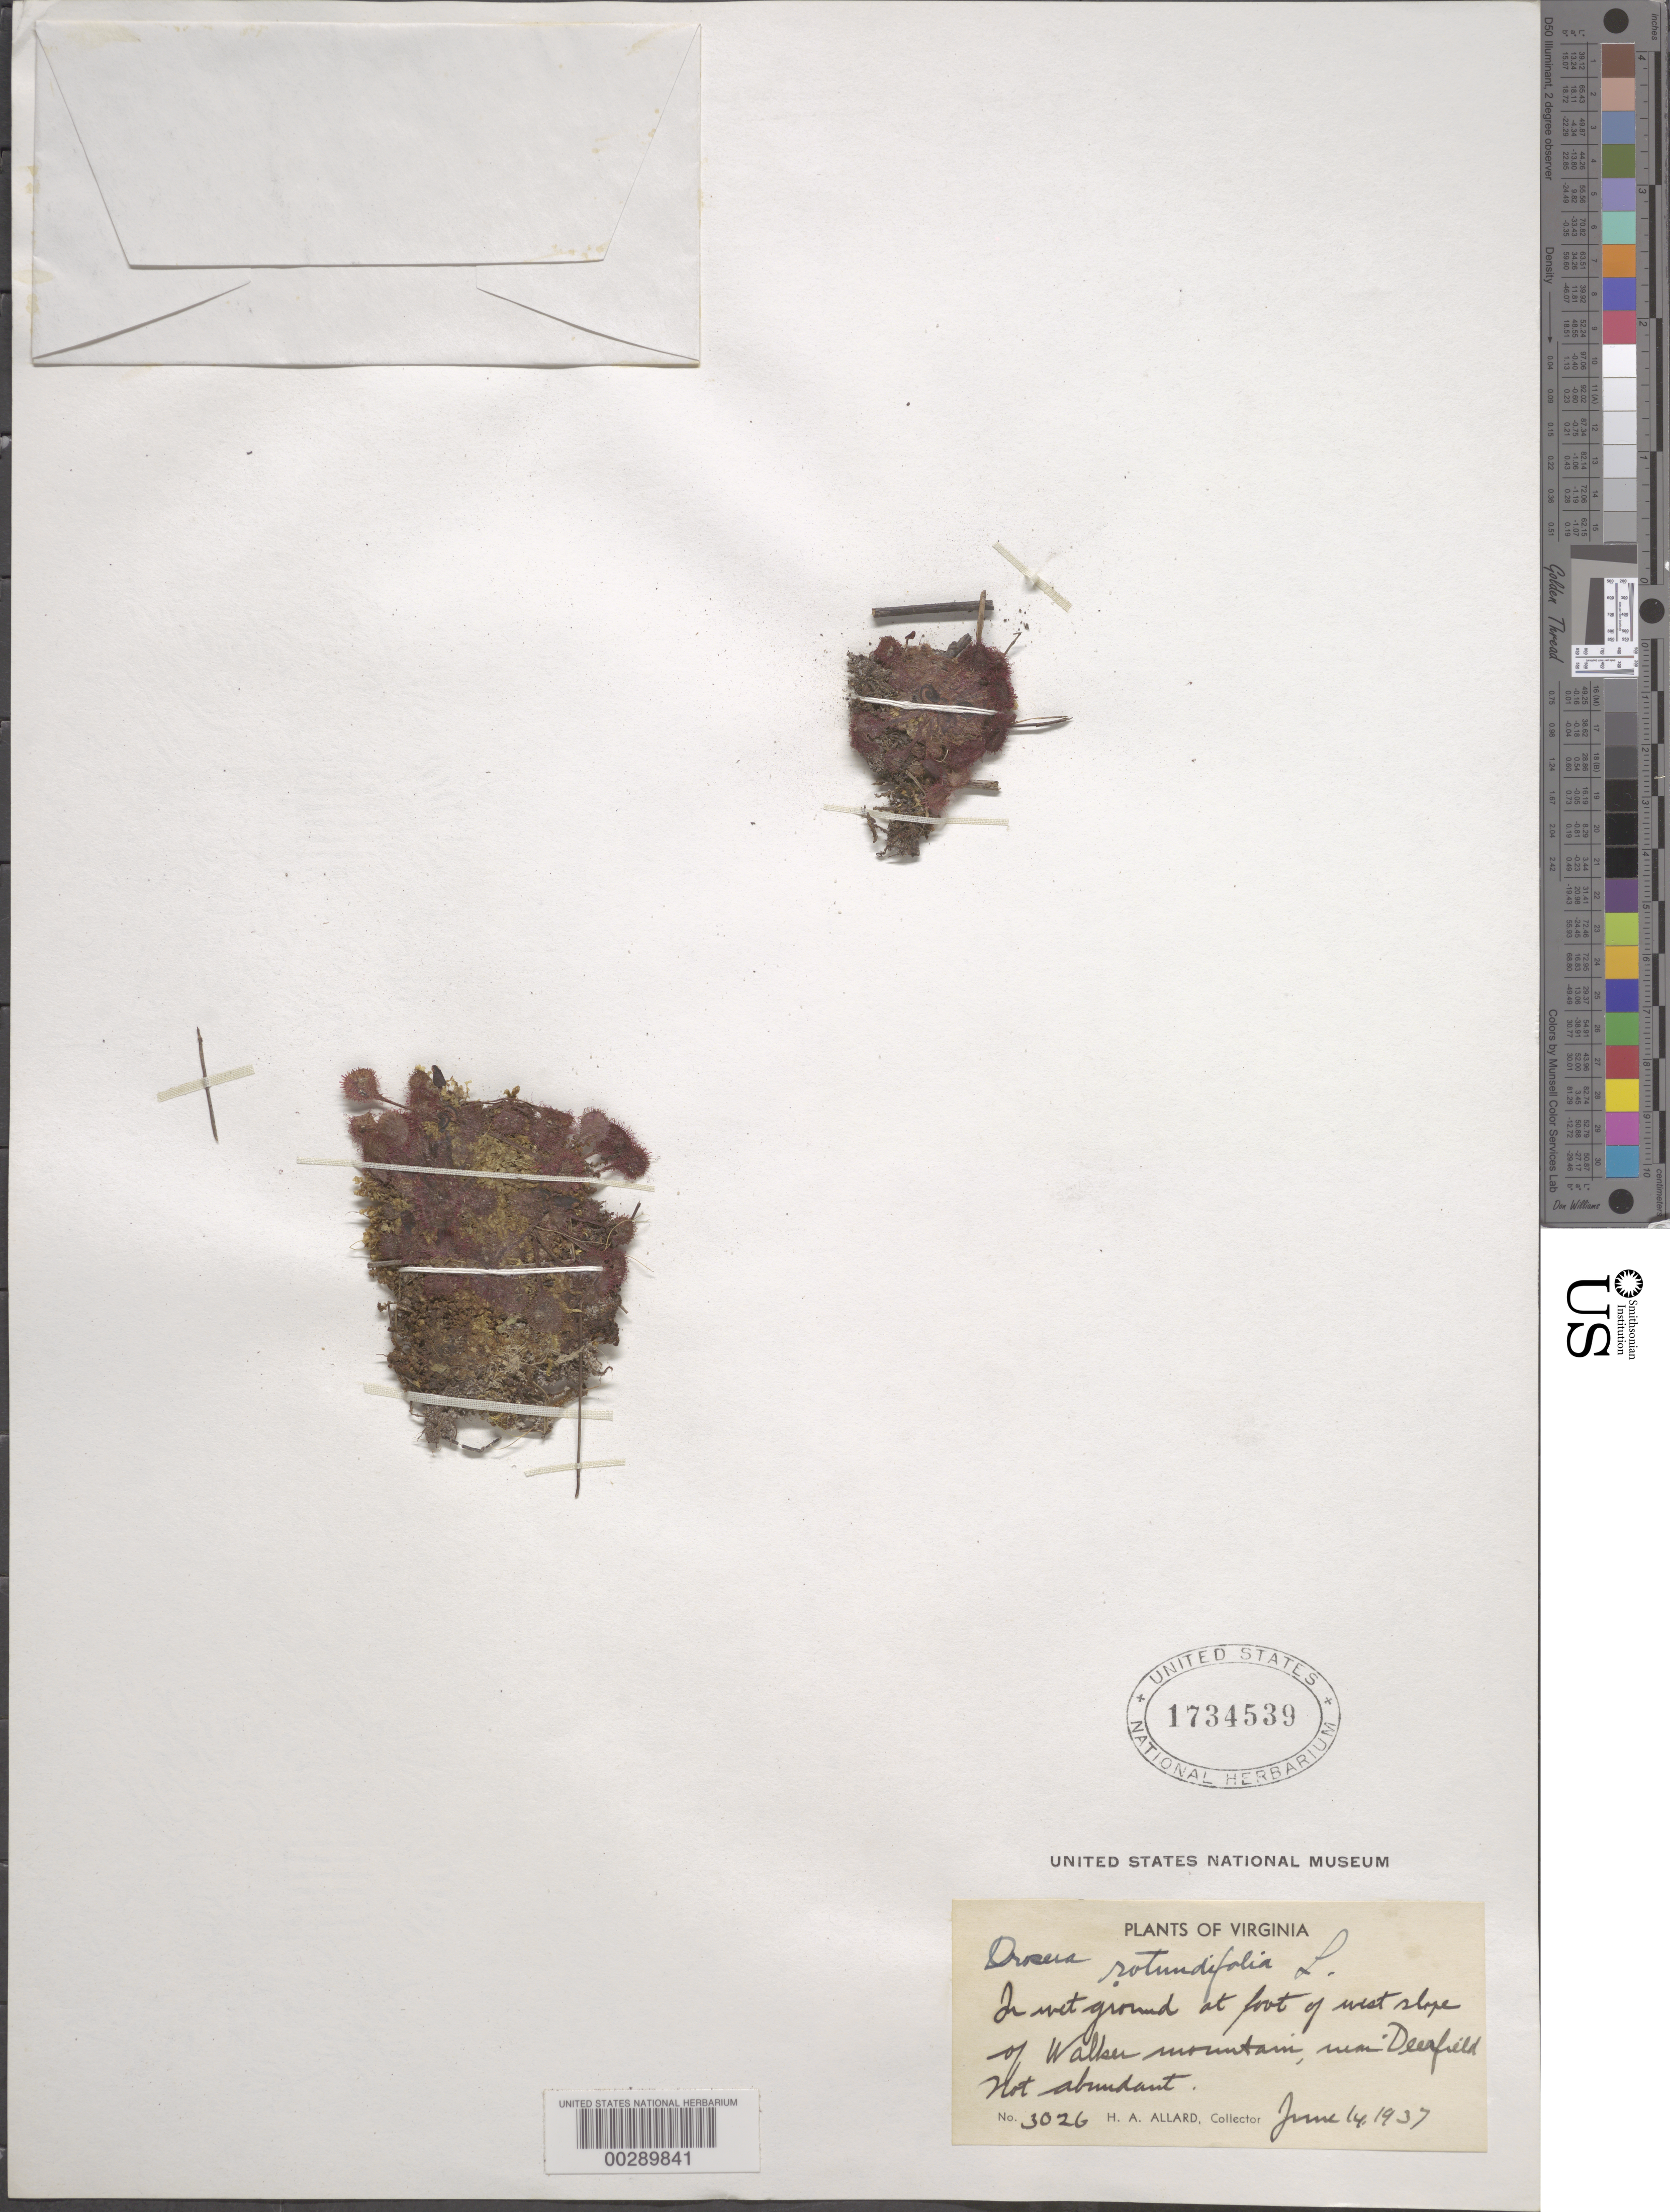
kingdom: Plantae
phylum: Tracheophyta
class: Magnoliopsida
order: Caryophyllales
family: Droseraceae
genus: Drosera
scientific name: Drosera rotundifolia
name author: L.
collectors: H. A. Allard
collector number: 3026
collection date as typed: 14 Jun 1937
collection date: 1937-06-14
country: United States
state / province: Virginia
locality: W slope of walker mt., near deerfield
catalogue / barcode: US 1734539